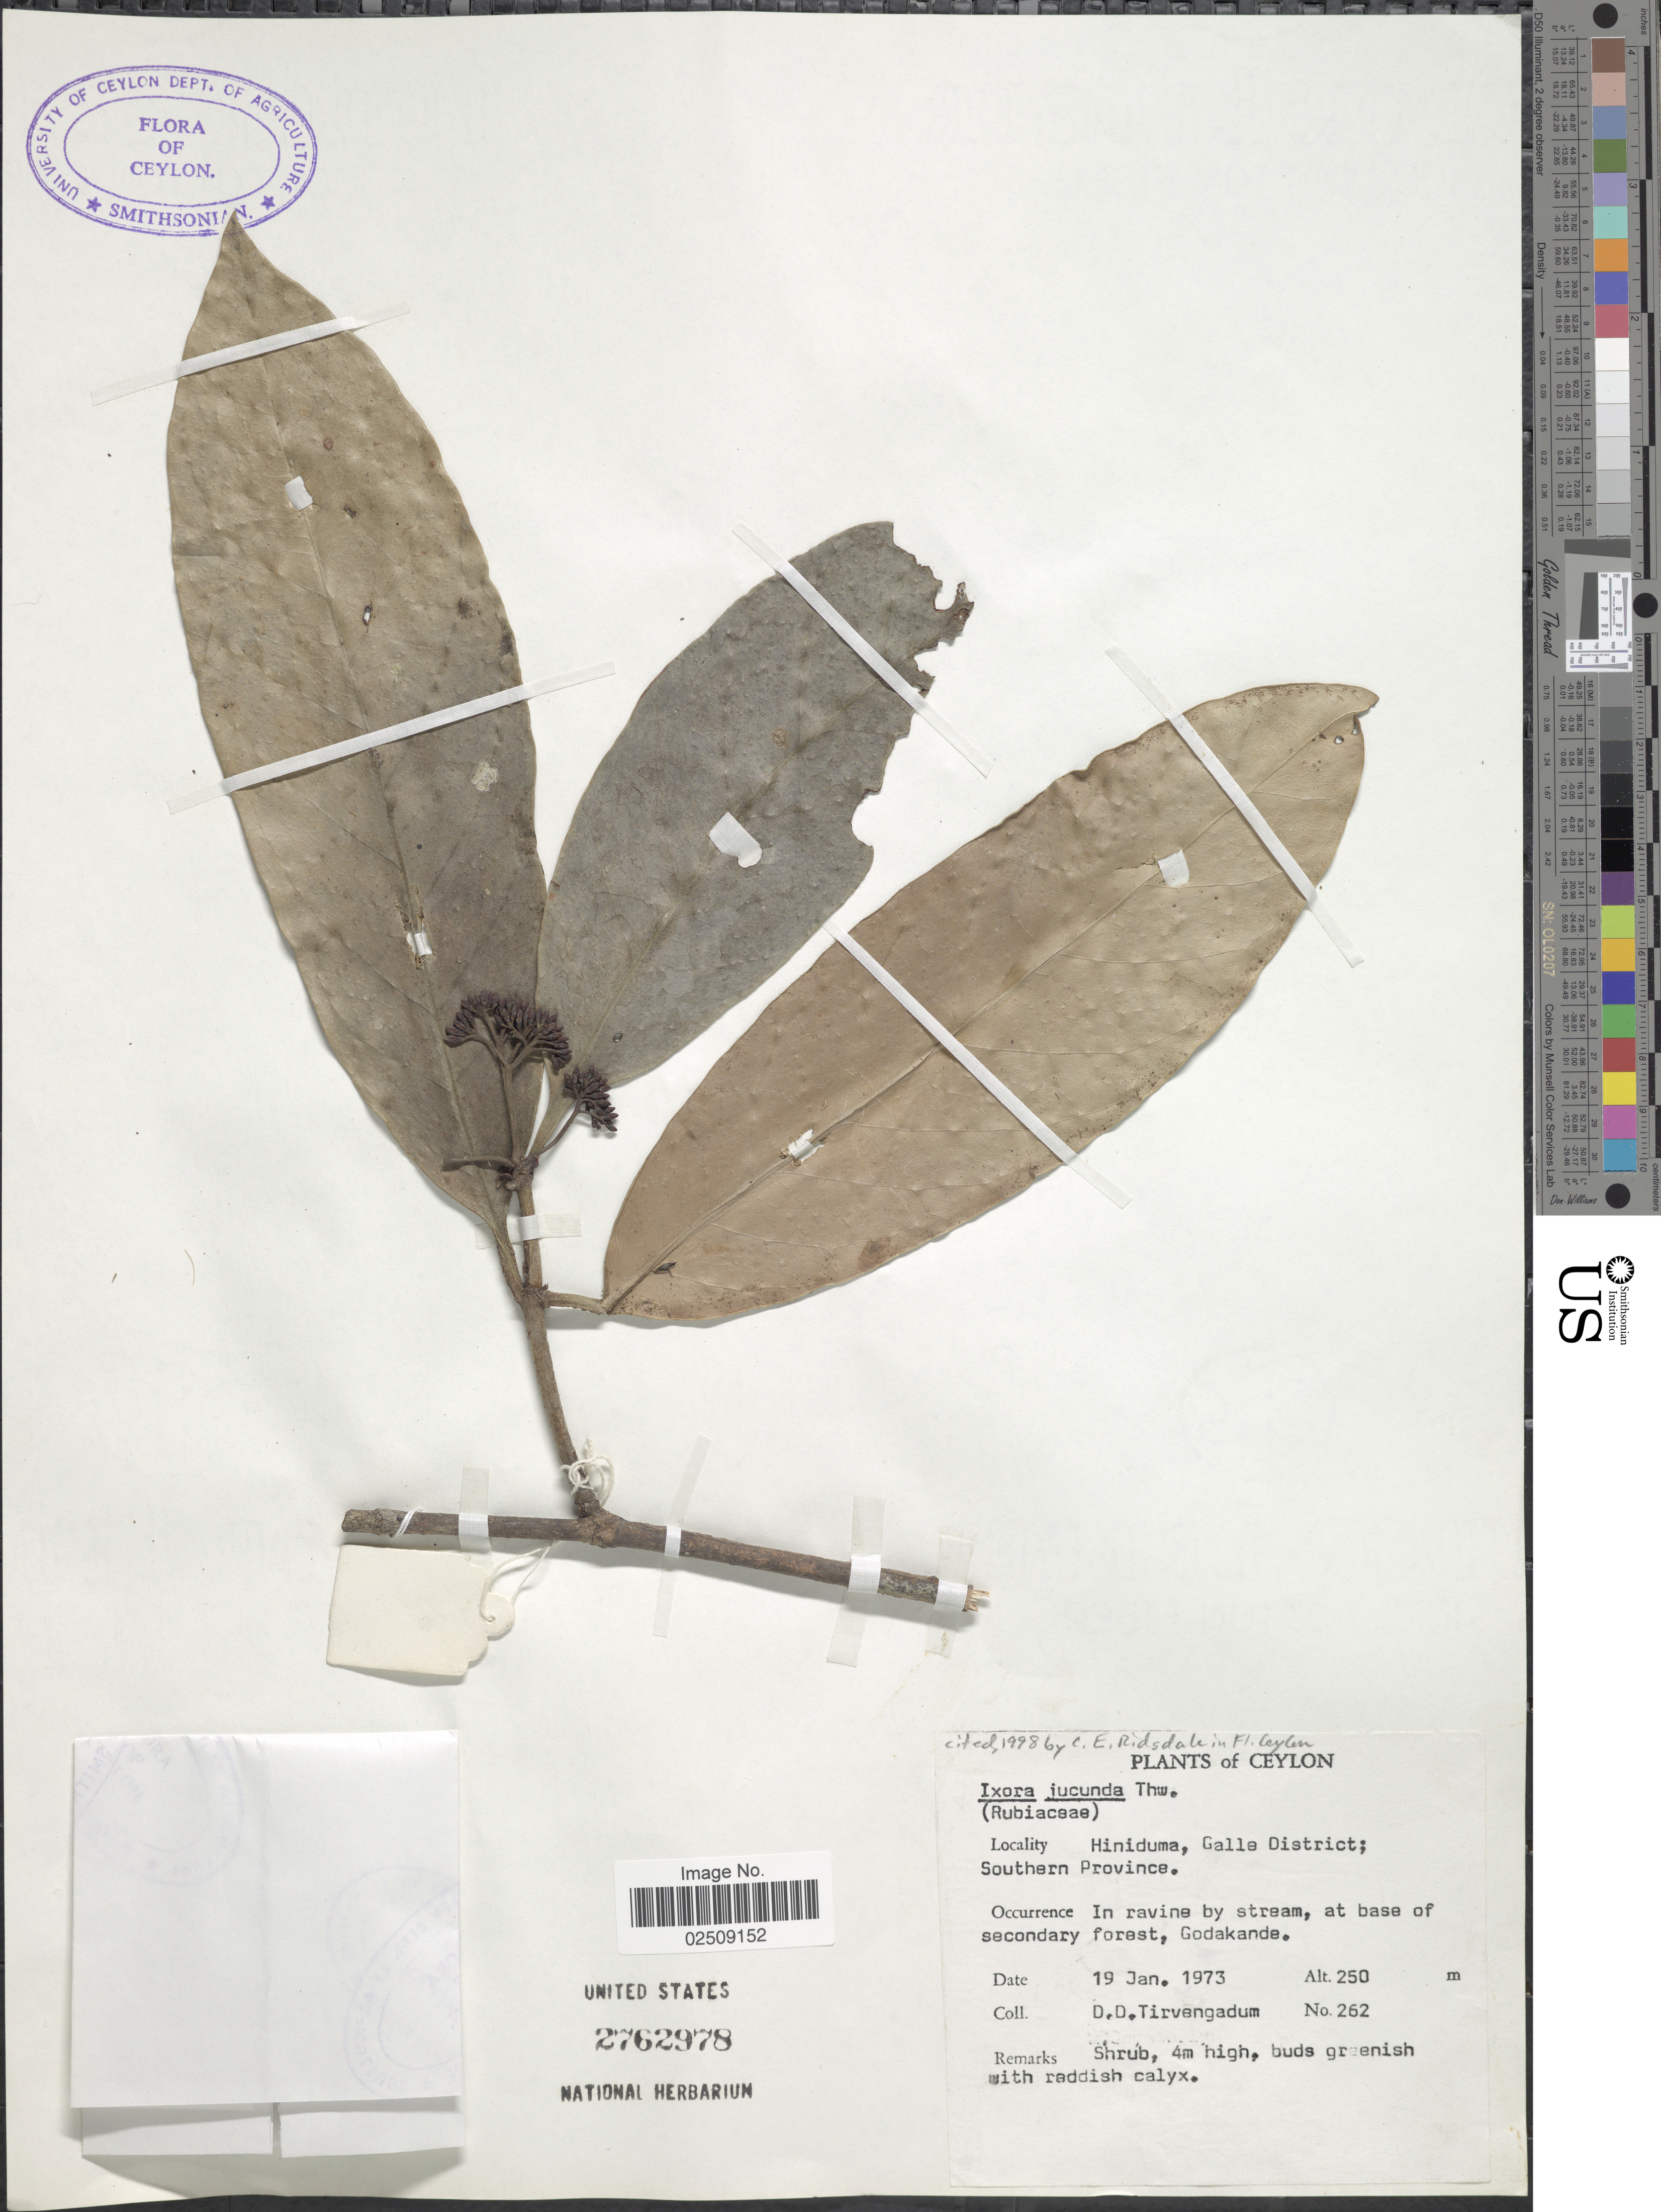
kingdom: Plantae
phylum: Tracheophyta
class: Magnoliopsida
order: Gentianales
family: Rubiaceae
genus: Ixora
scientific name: Ixora jucunda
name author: Thwaites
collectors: D. Tirvengadum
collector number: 262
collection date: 1973-01-19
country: Sri Lanka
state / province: Southern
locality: Ceylon. Hiniduma, Galle District; Southern Province. In ravine by stream, at base of secondary forest, Godakande.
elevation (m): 250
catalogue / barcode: US 2762978